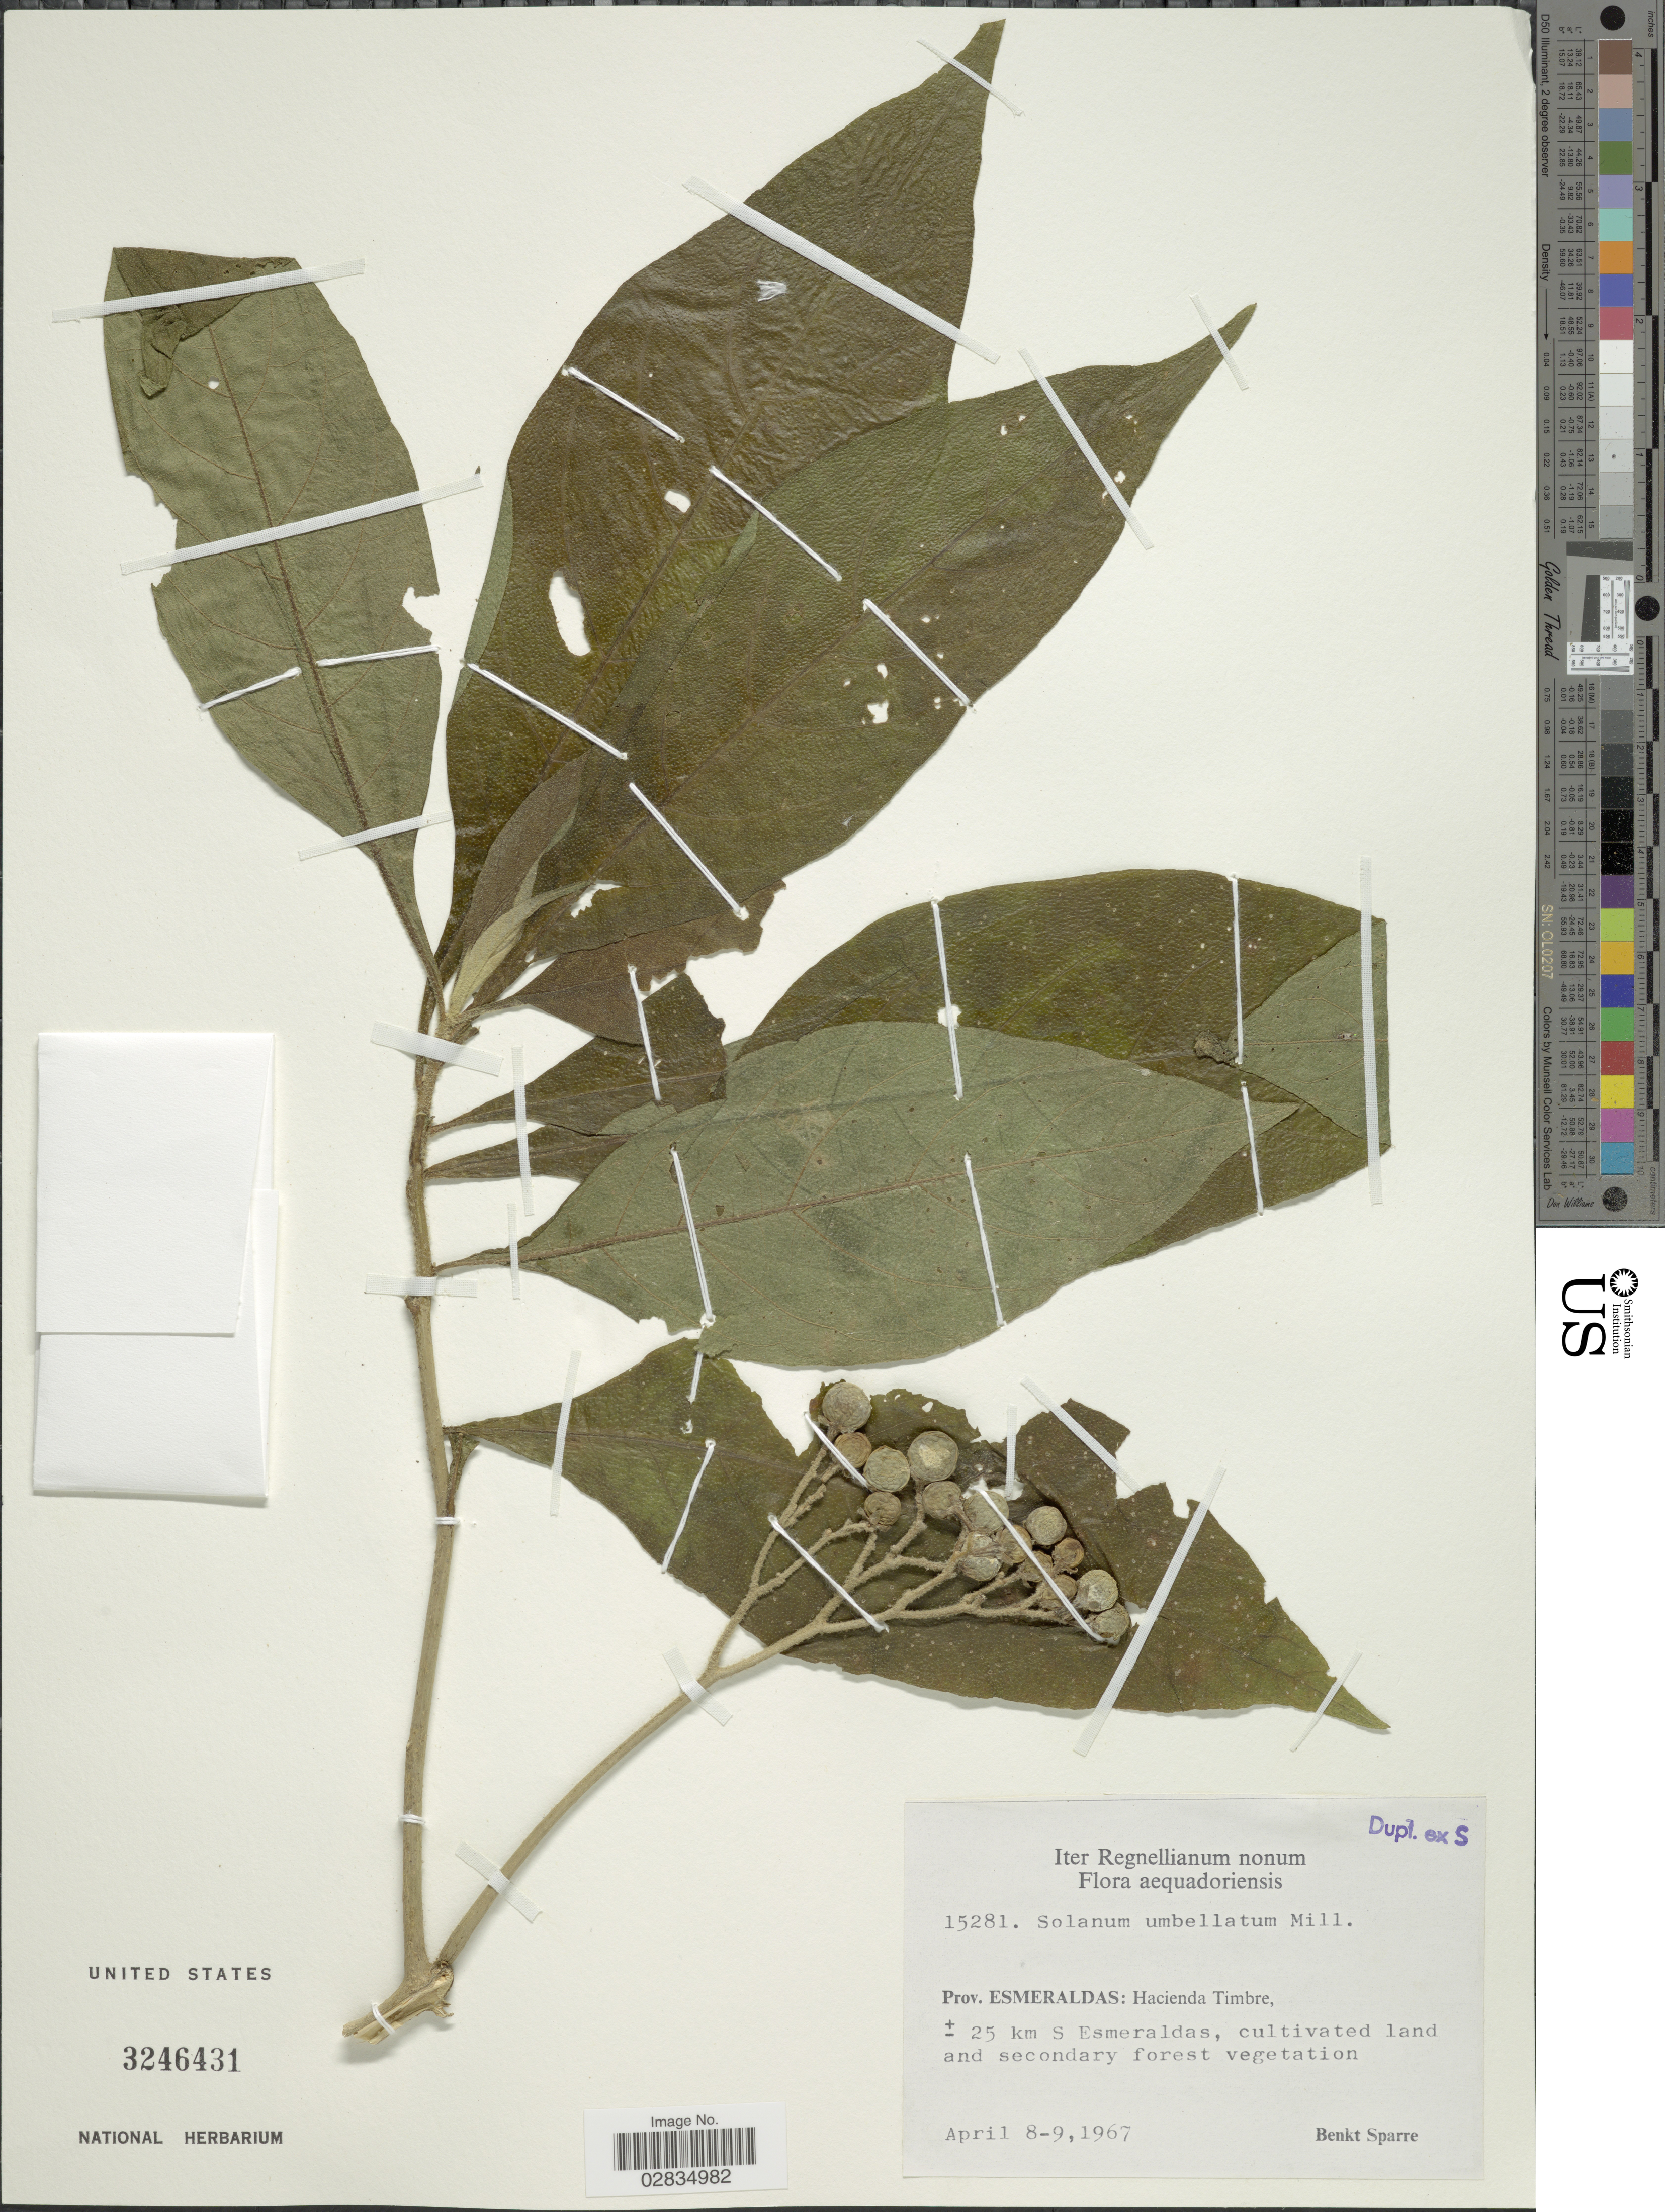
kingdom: Plantae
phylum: Tracheophyta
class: Magnoliopsida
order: Solanales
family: Solanaceae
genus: Solanum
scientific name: Solanum umbellatum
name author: Mill.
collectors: B. Sparre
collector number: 15281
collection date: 1967-04-08/1967-04-09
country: Ecuador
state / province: Esmeraldas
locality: Hacienda Timbre, ± 25 km S Esmeraldas.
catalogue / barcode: US 3246431